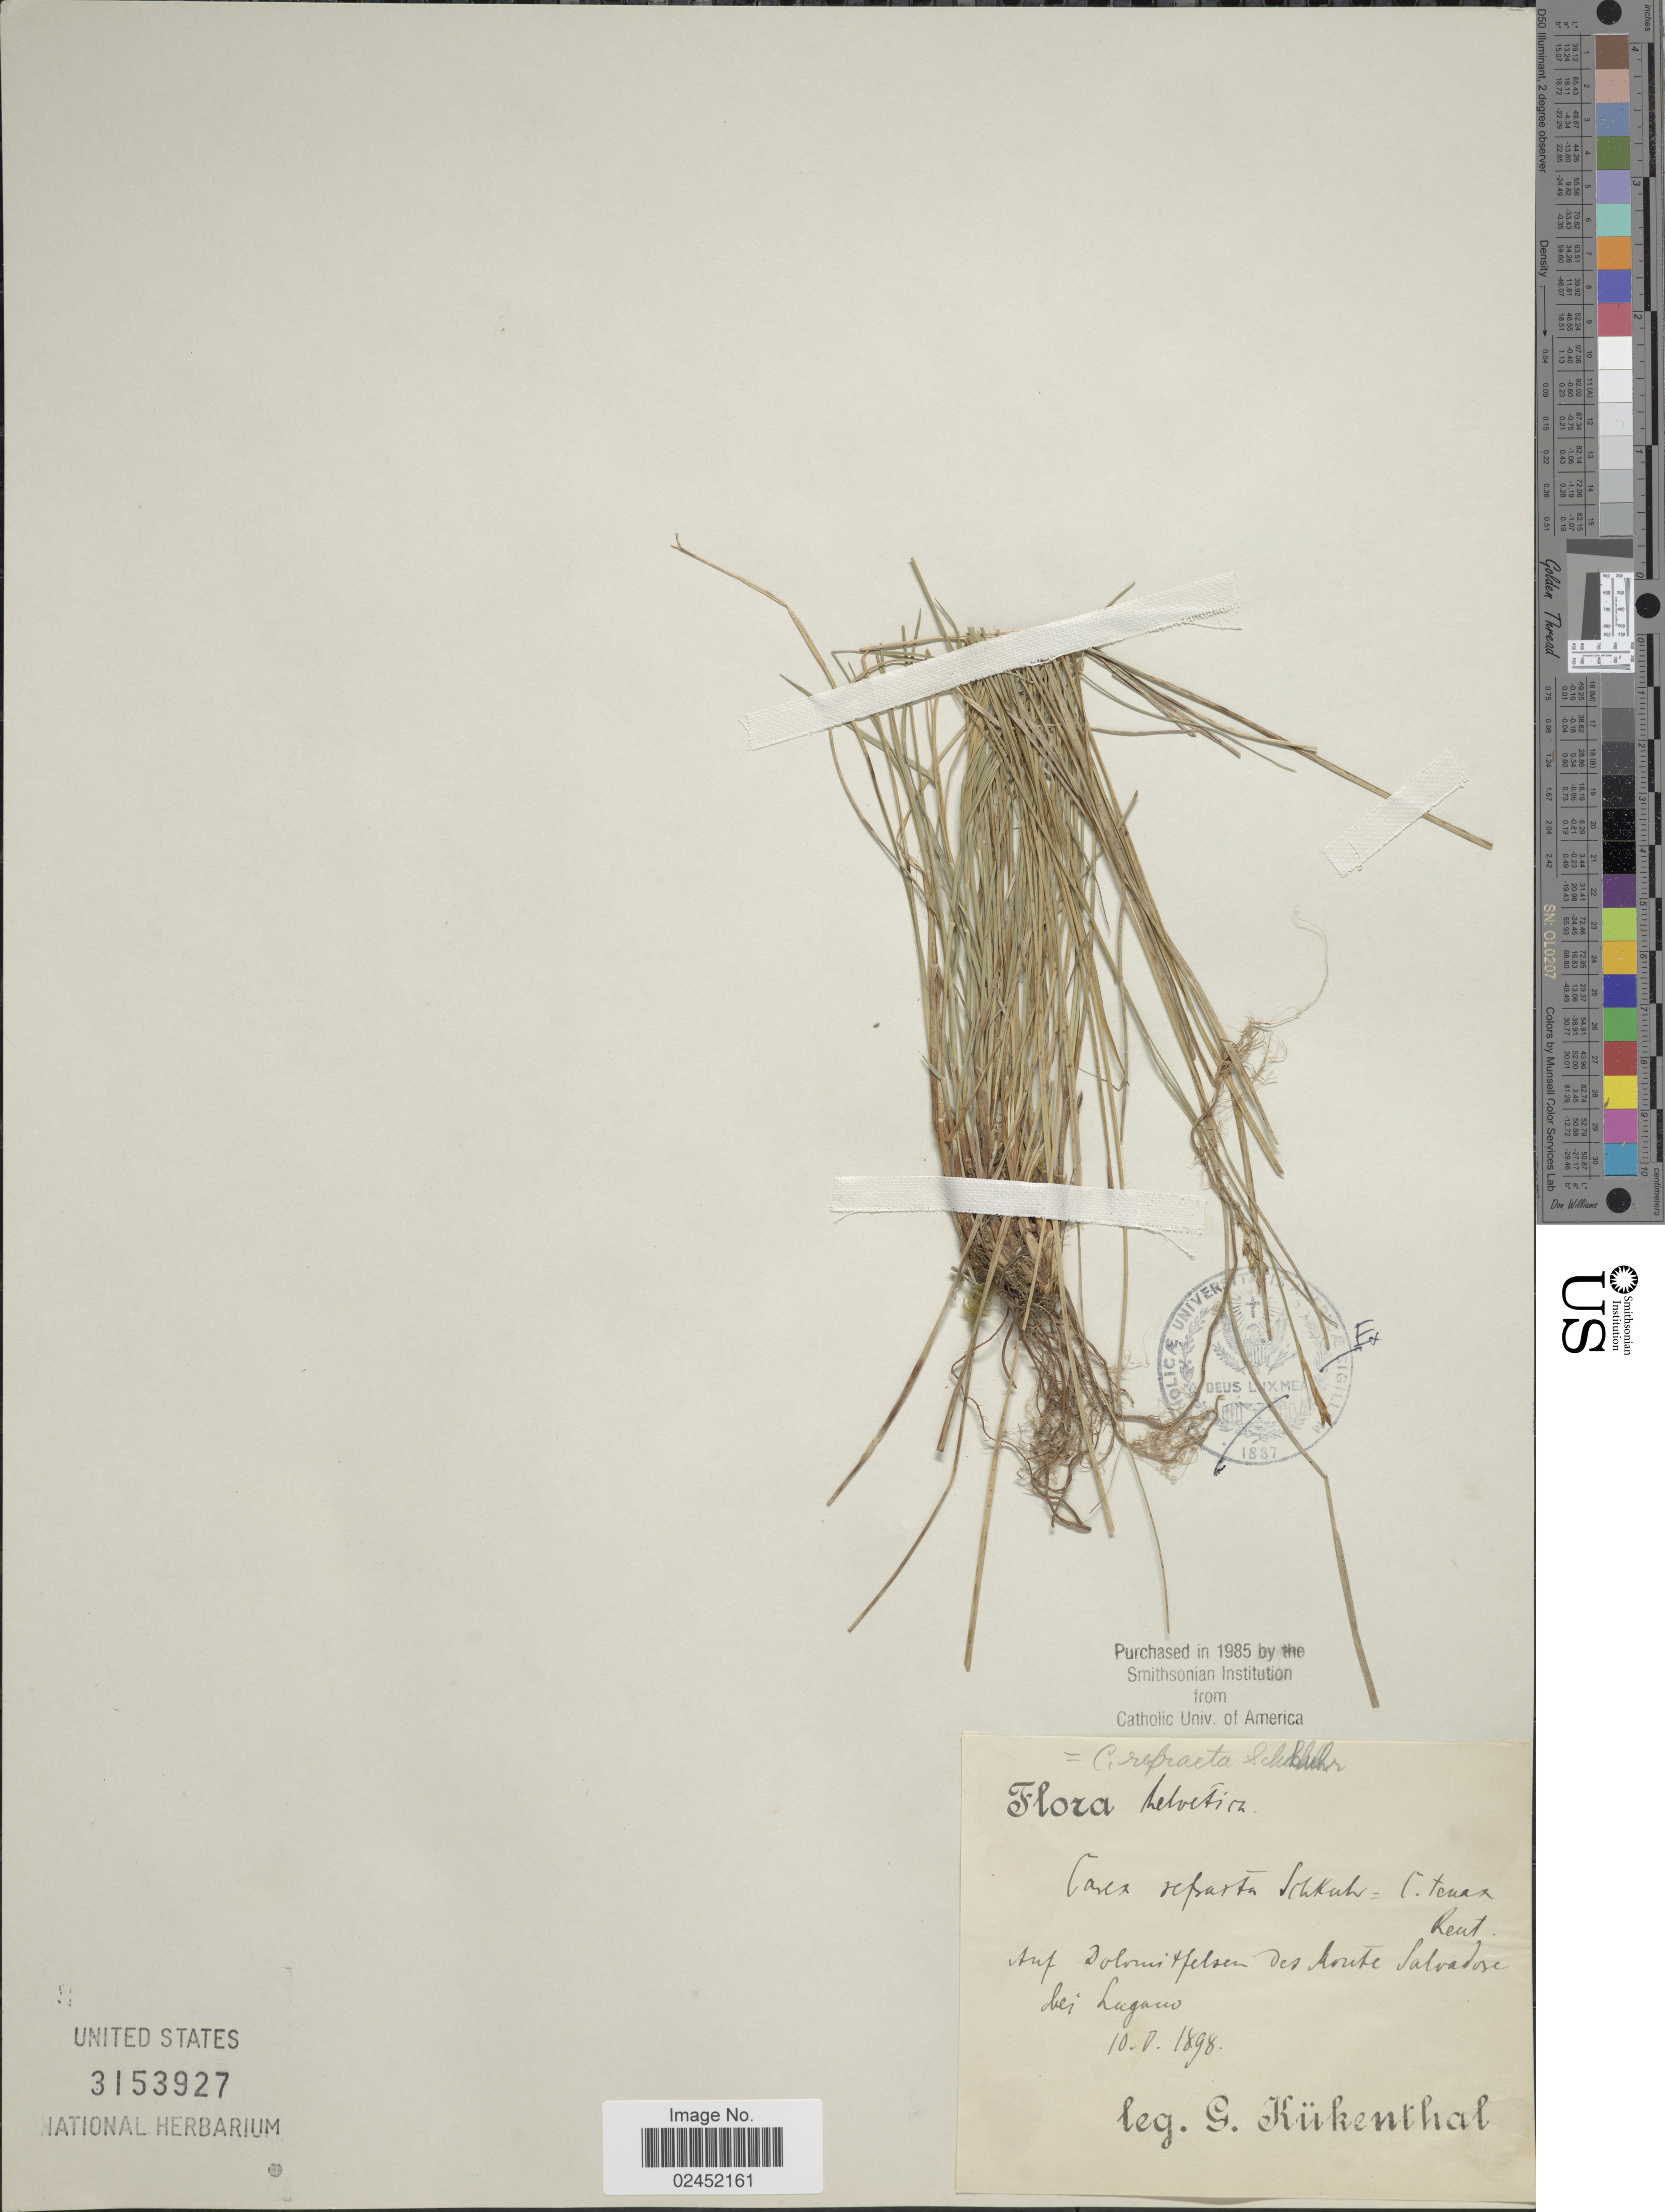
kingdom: Plantae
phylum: Tracheophyta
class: Liliopsida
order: Poales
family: Cyperaceae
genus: Carex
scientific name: Carex austroalpina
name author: Bech.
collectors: G. Kükenthal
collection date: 1898-05-10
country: Switzerland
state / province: Ticino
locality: Helvetica. Auf dolomit felsen des Monte Salvatore bei Lugano.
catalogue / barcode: US 3153927